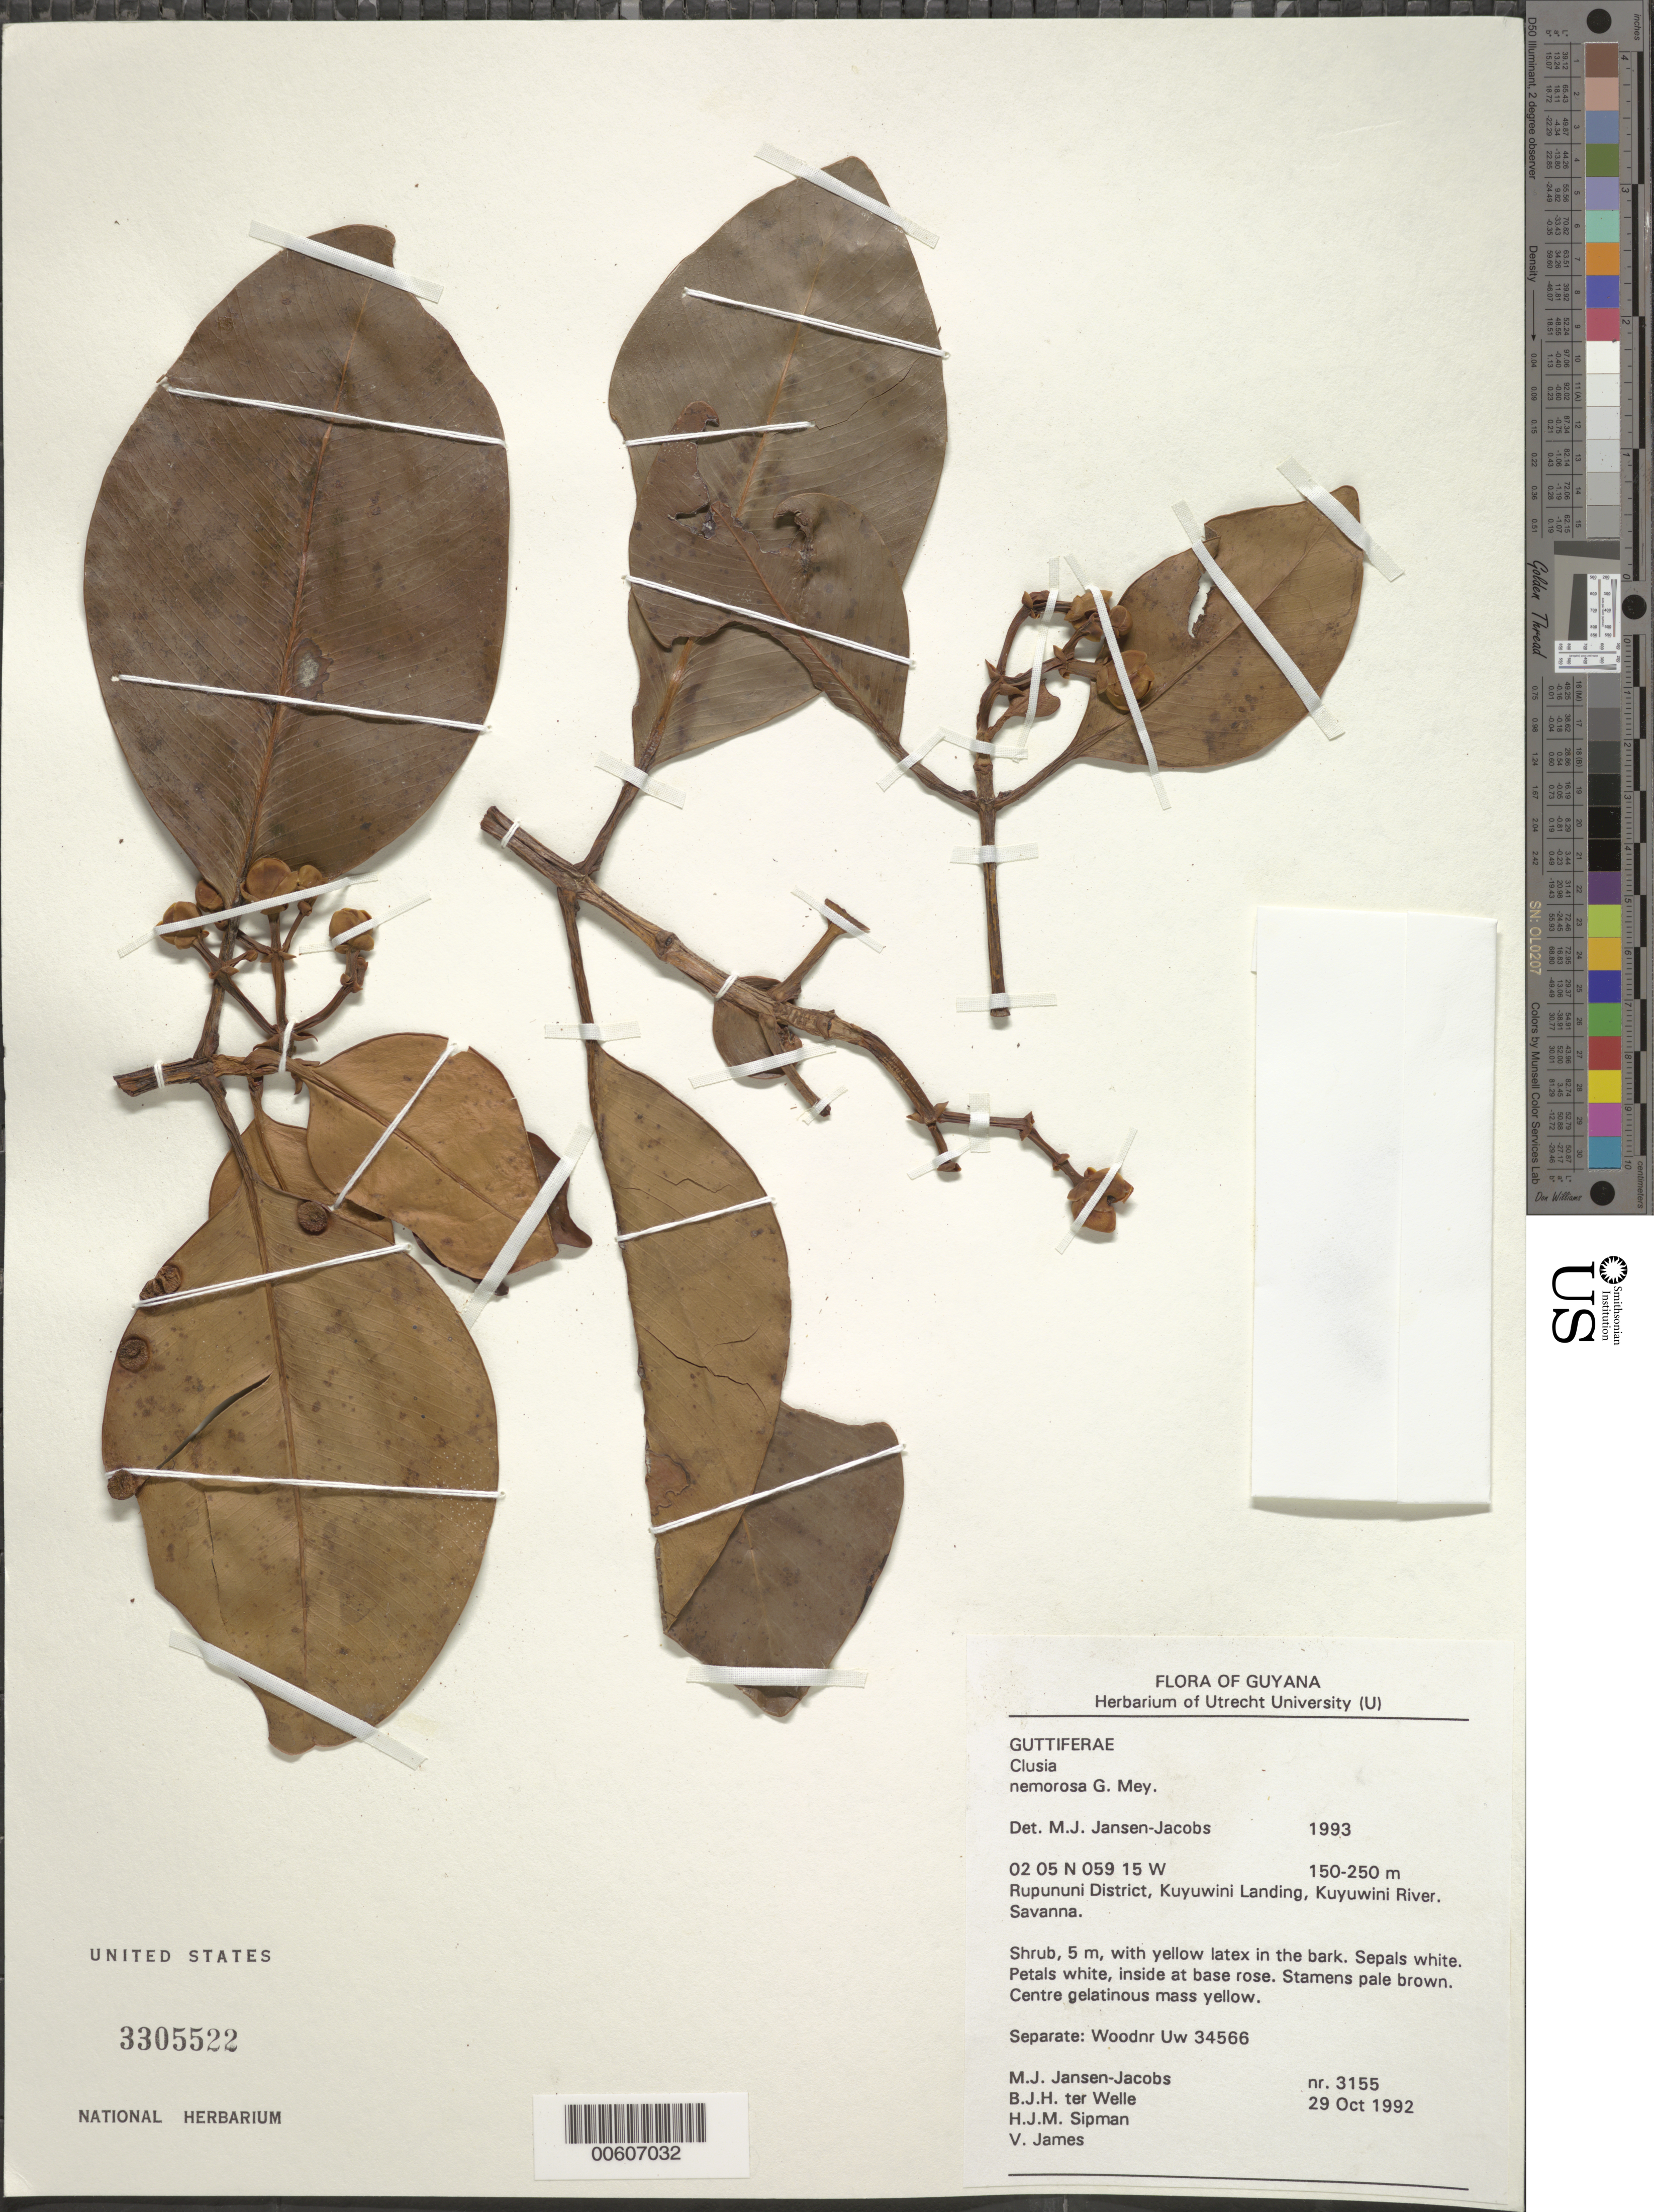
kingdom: Plantae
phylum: Tracheophyta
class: Magnoliopsida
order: Malpighiales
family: Clusiaceae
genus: Clusia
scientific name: Clusia nemorosa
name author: G. Mey.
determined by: Jansen-Jacobs, M. J., (U), Nationaal Herbarium Nederland, Utrecht University branch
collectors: M. J. Jansen-Jacobs, B. Welle, H. J. M. Sipman & V. James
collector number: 3155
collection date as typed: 29-Oct-92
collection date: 1992-10-29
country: Guyana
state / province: U. Takutu-U. Essequibo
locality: Kuyuwini Landing, Kuyuwini River, Rupununi District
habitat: Savanna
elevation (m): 150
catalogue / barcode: US 3305522